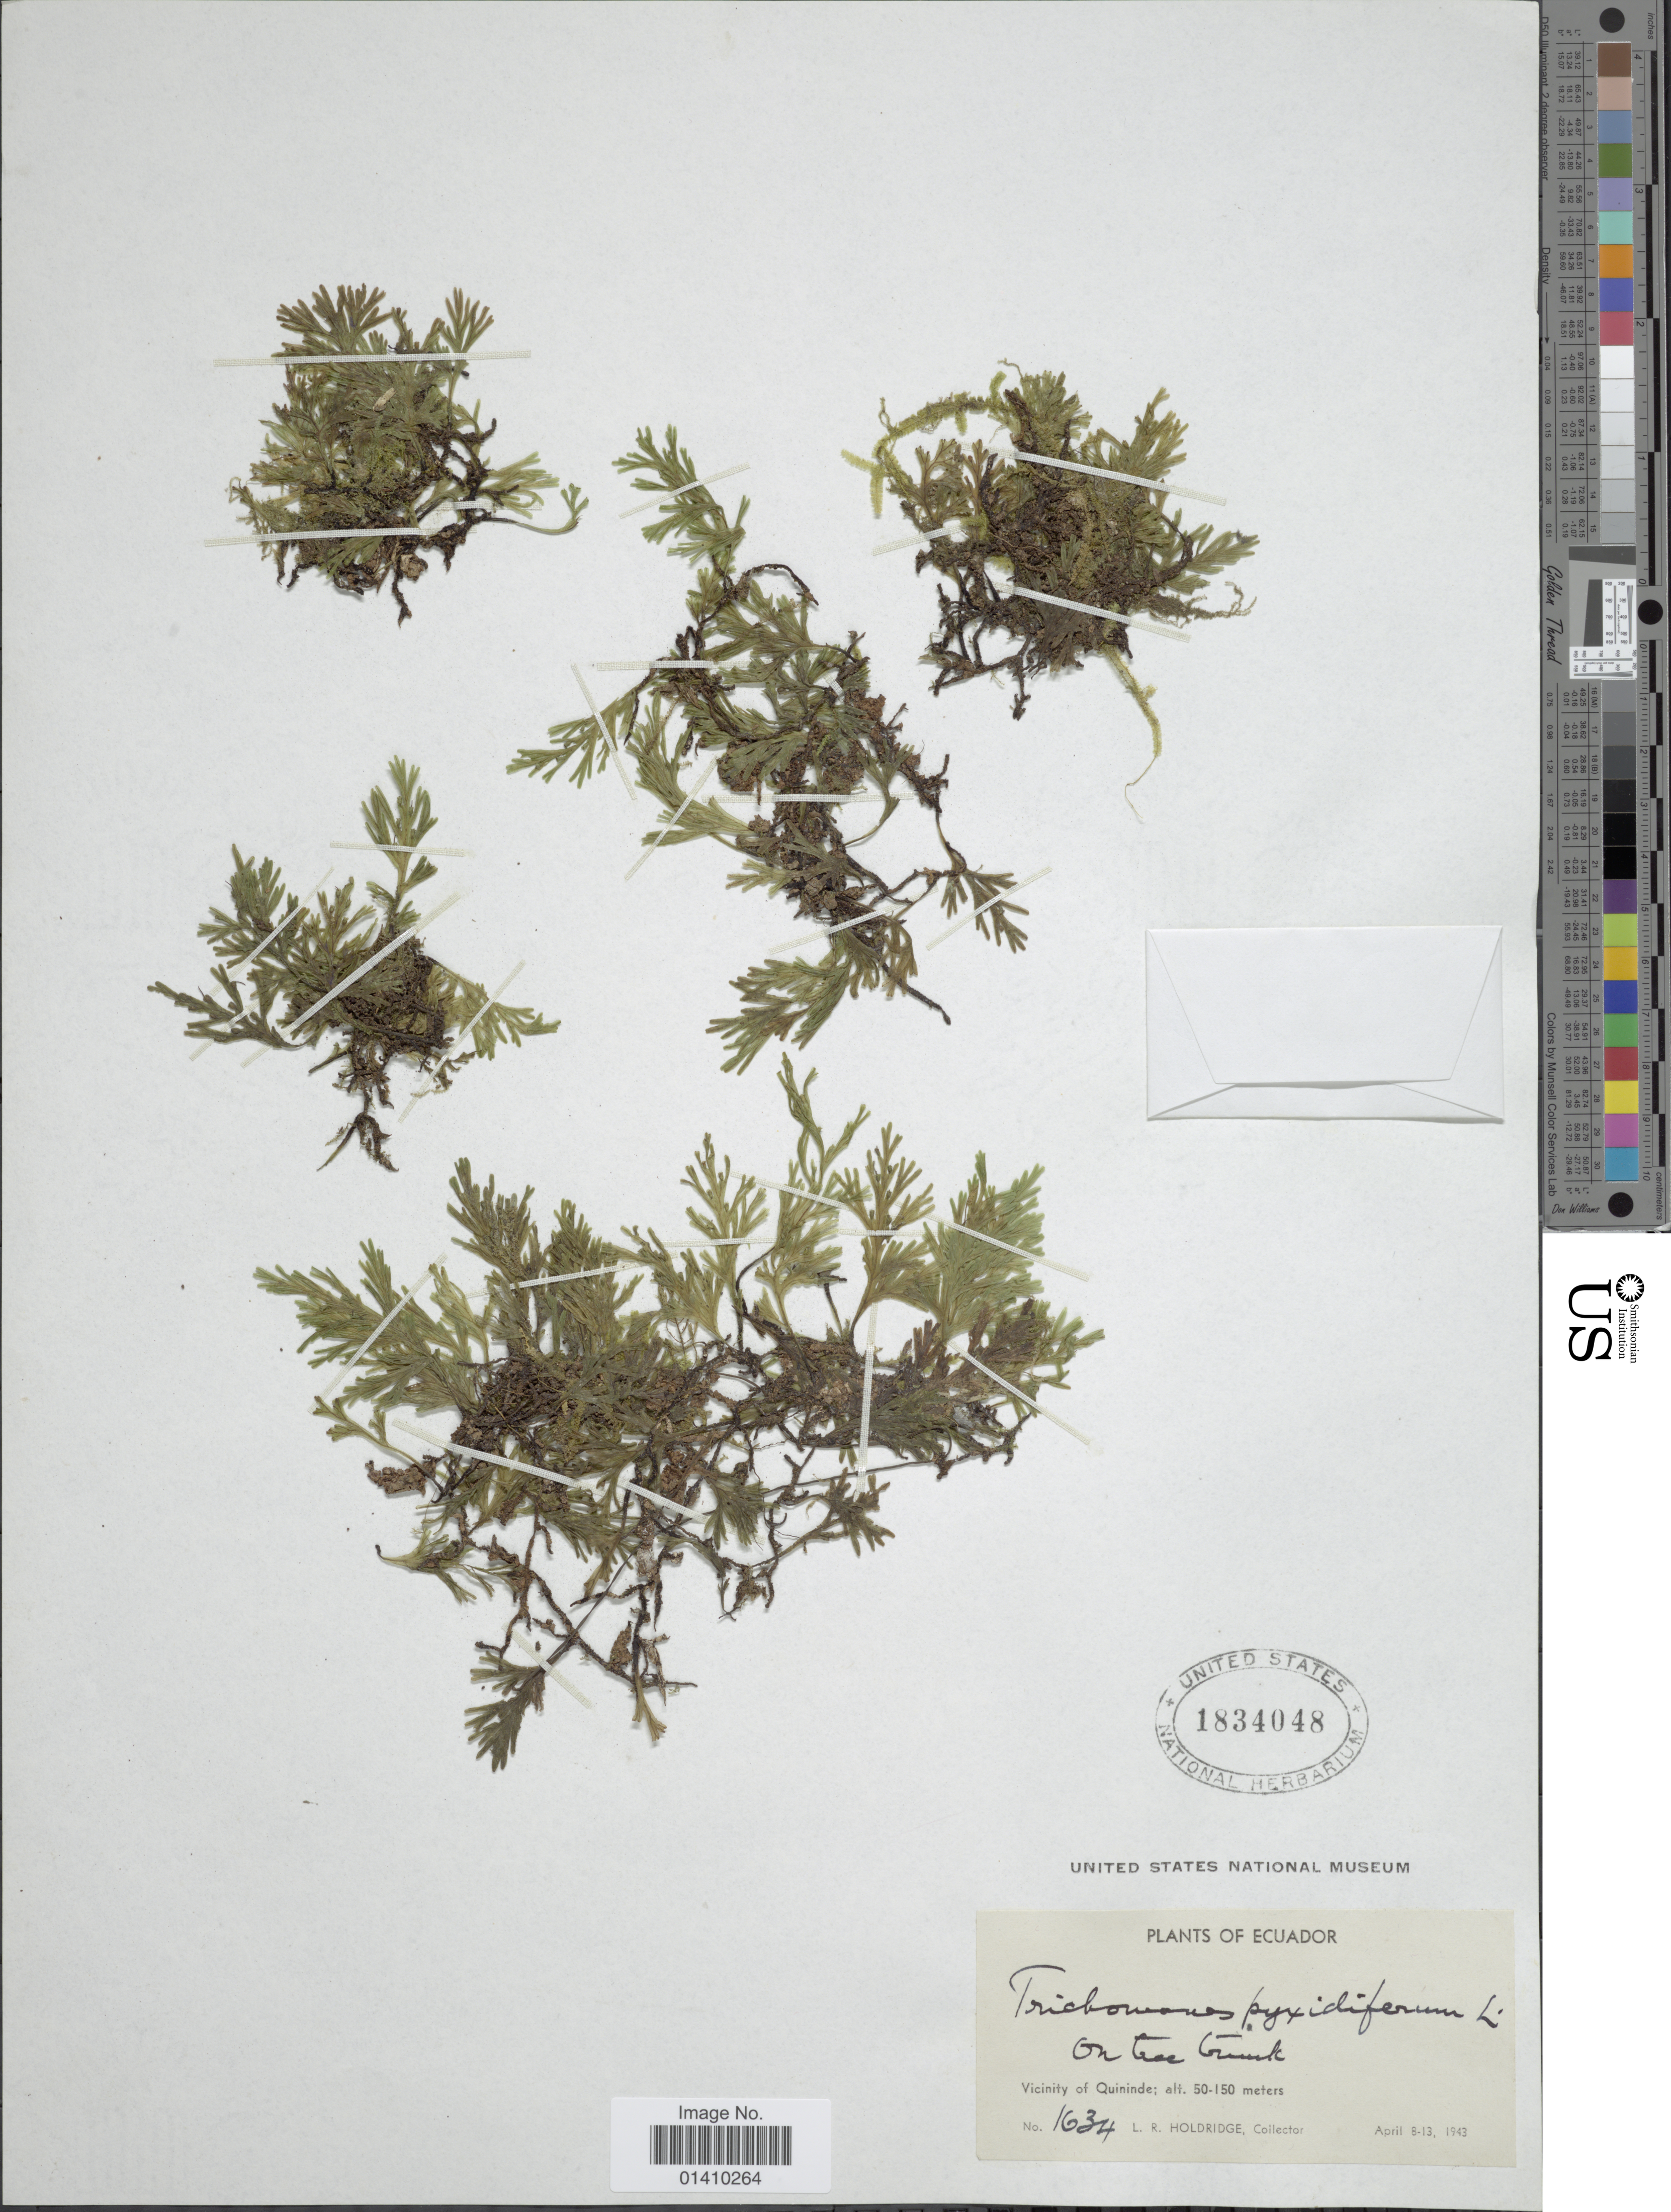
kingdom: Plantae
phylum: Tracheophyta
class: Polypodiopsida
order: Hymenophyllales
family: Hymenophyllaceae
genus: Polyphlebium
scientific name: Polyphlebium pyxidiferum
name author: (L.) Ebihara & Dubuisson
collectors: L. Holdridge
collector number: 1634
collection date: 1943-04-08/1943-04-13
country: Ecuador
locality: Vicinity Of Quininde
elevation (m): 50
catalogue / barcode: US 1834048